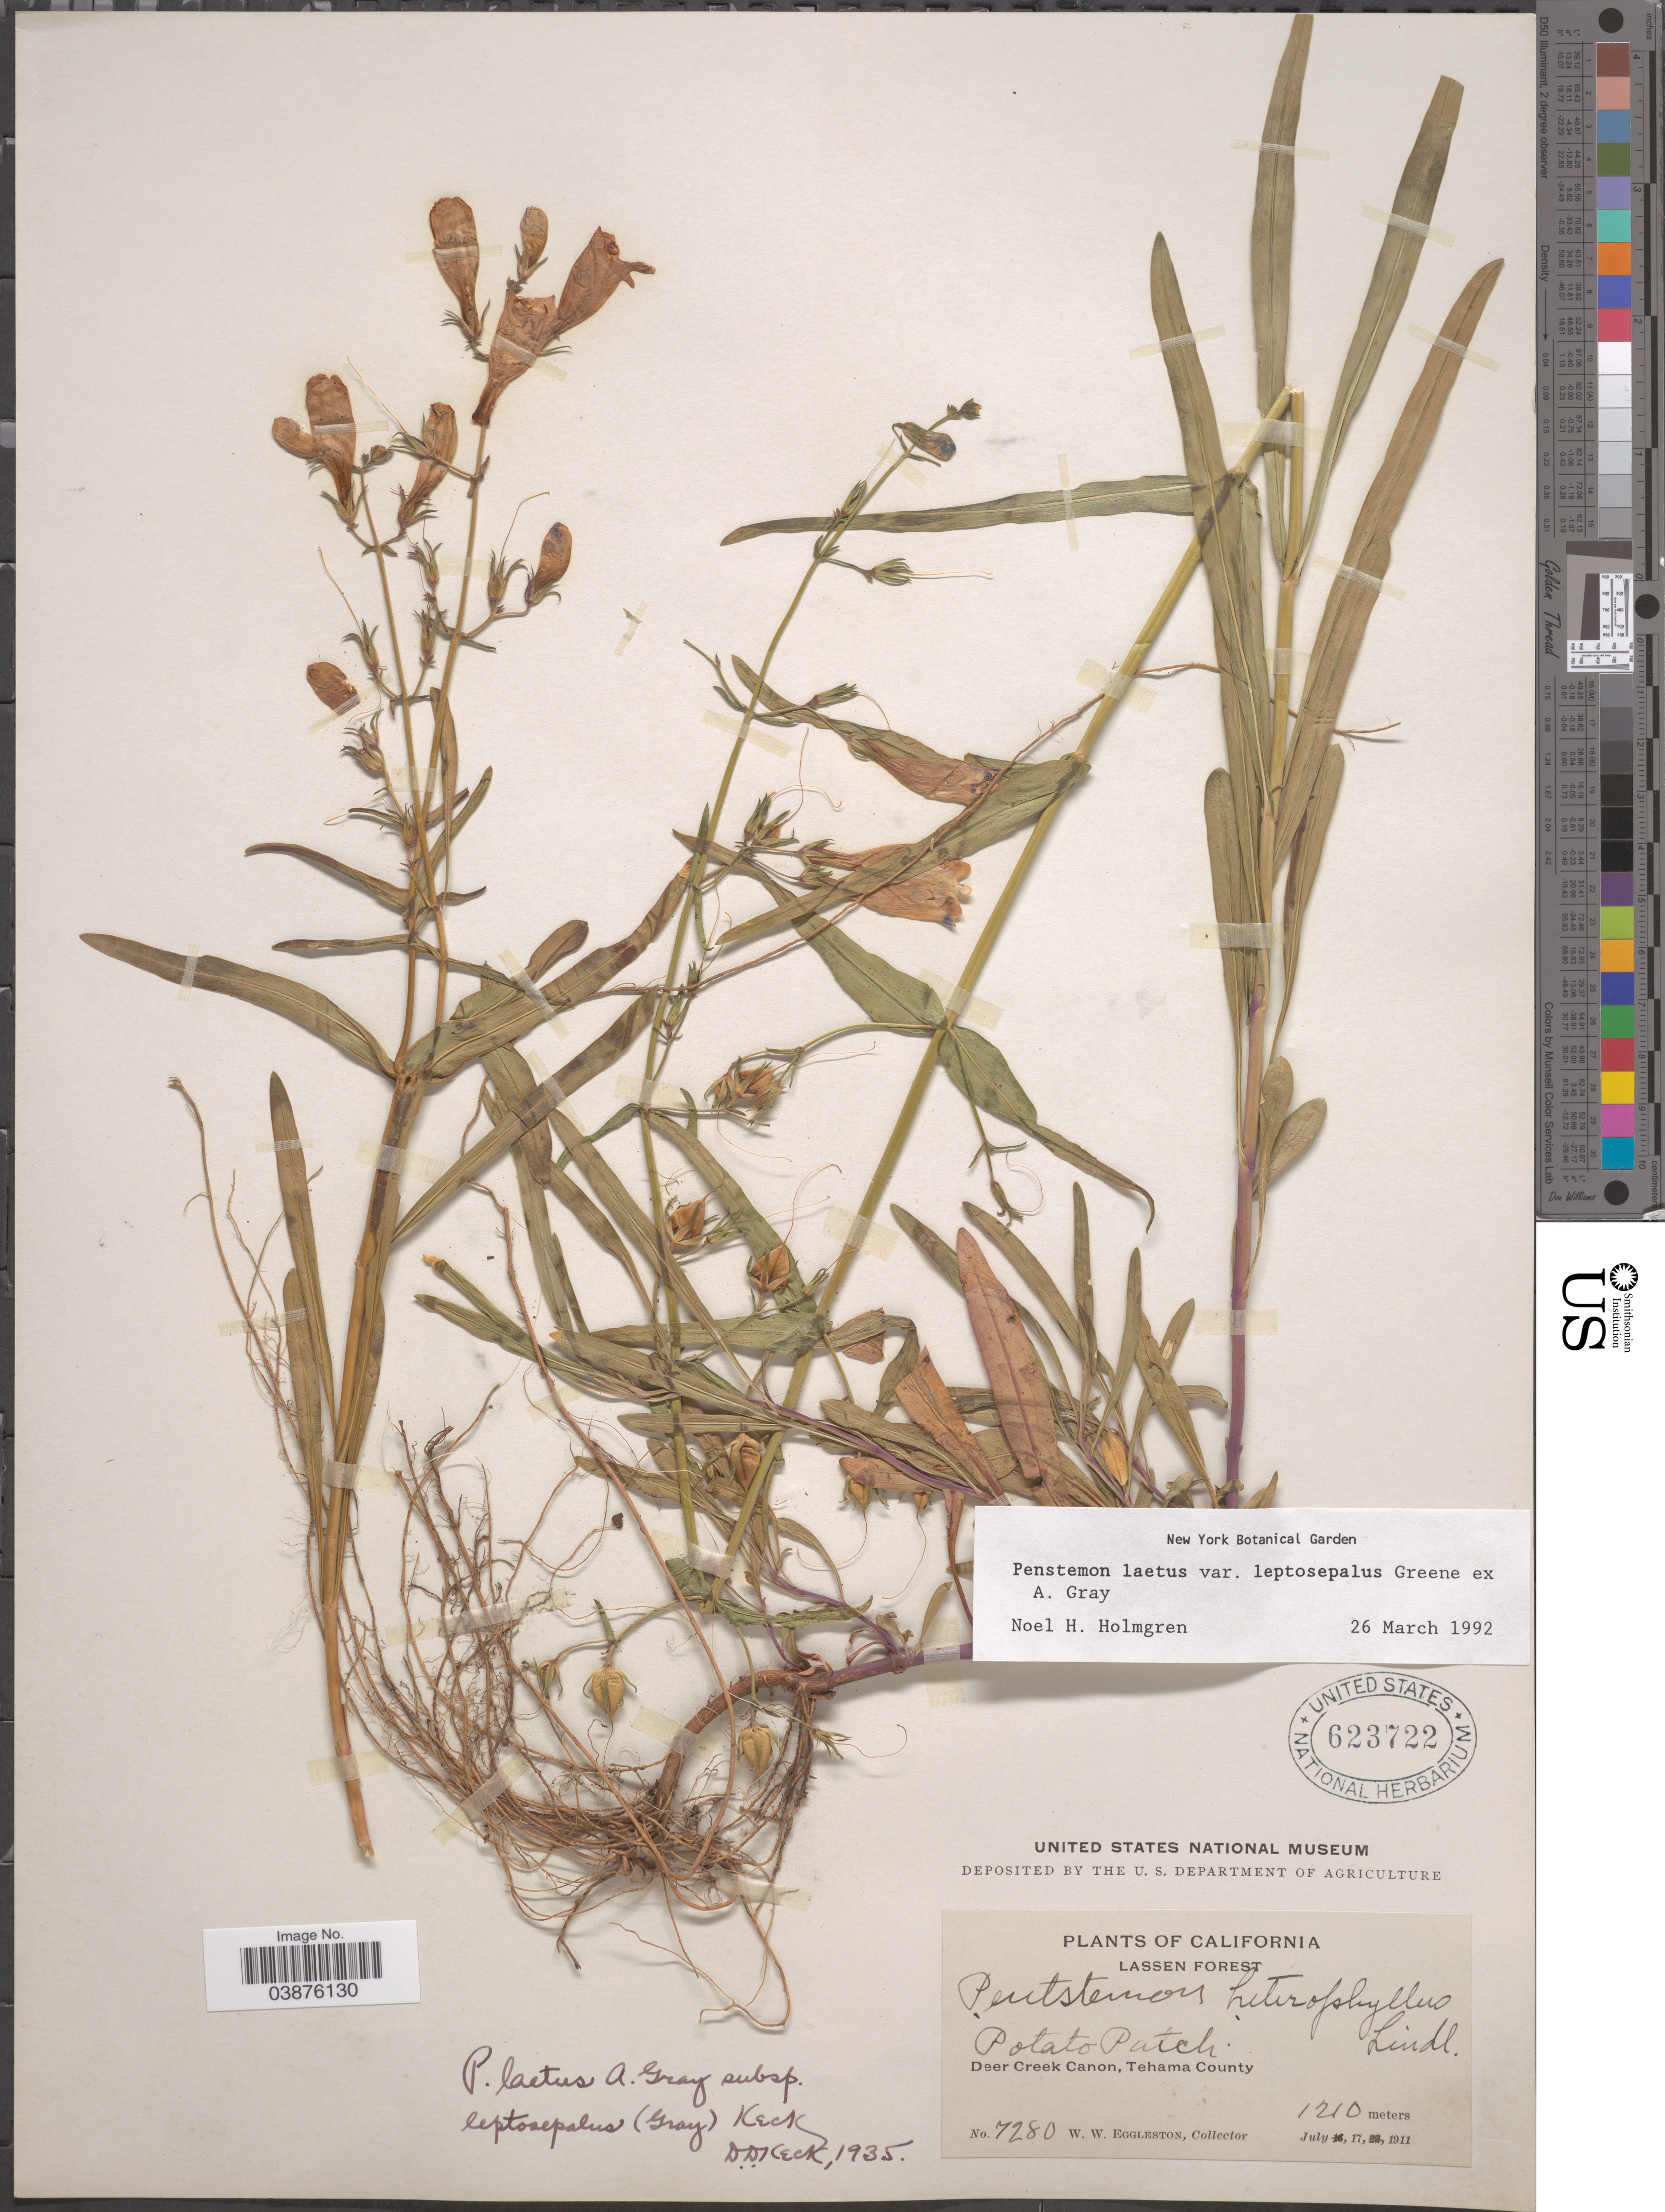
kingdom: Plantae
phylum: Tracheophyta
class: Magnoliopsida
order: Lamiales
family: Plantaginaceae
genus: Penstemon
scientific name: Penstemon laetus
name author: A. Gray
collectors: W. W. Eggleston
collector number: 7280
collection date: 1911-07-17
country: United States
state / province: California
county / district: Tehama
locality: Lassen Forest. Potato Patch. Deer Creek Canon, Tehama County.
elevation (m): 1210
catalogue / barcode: US 623722